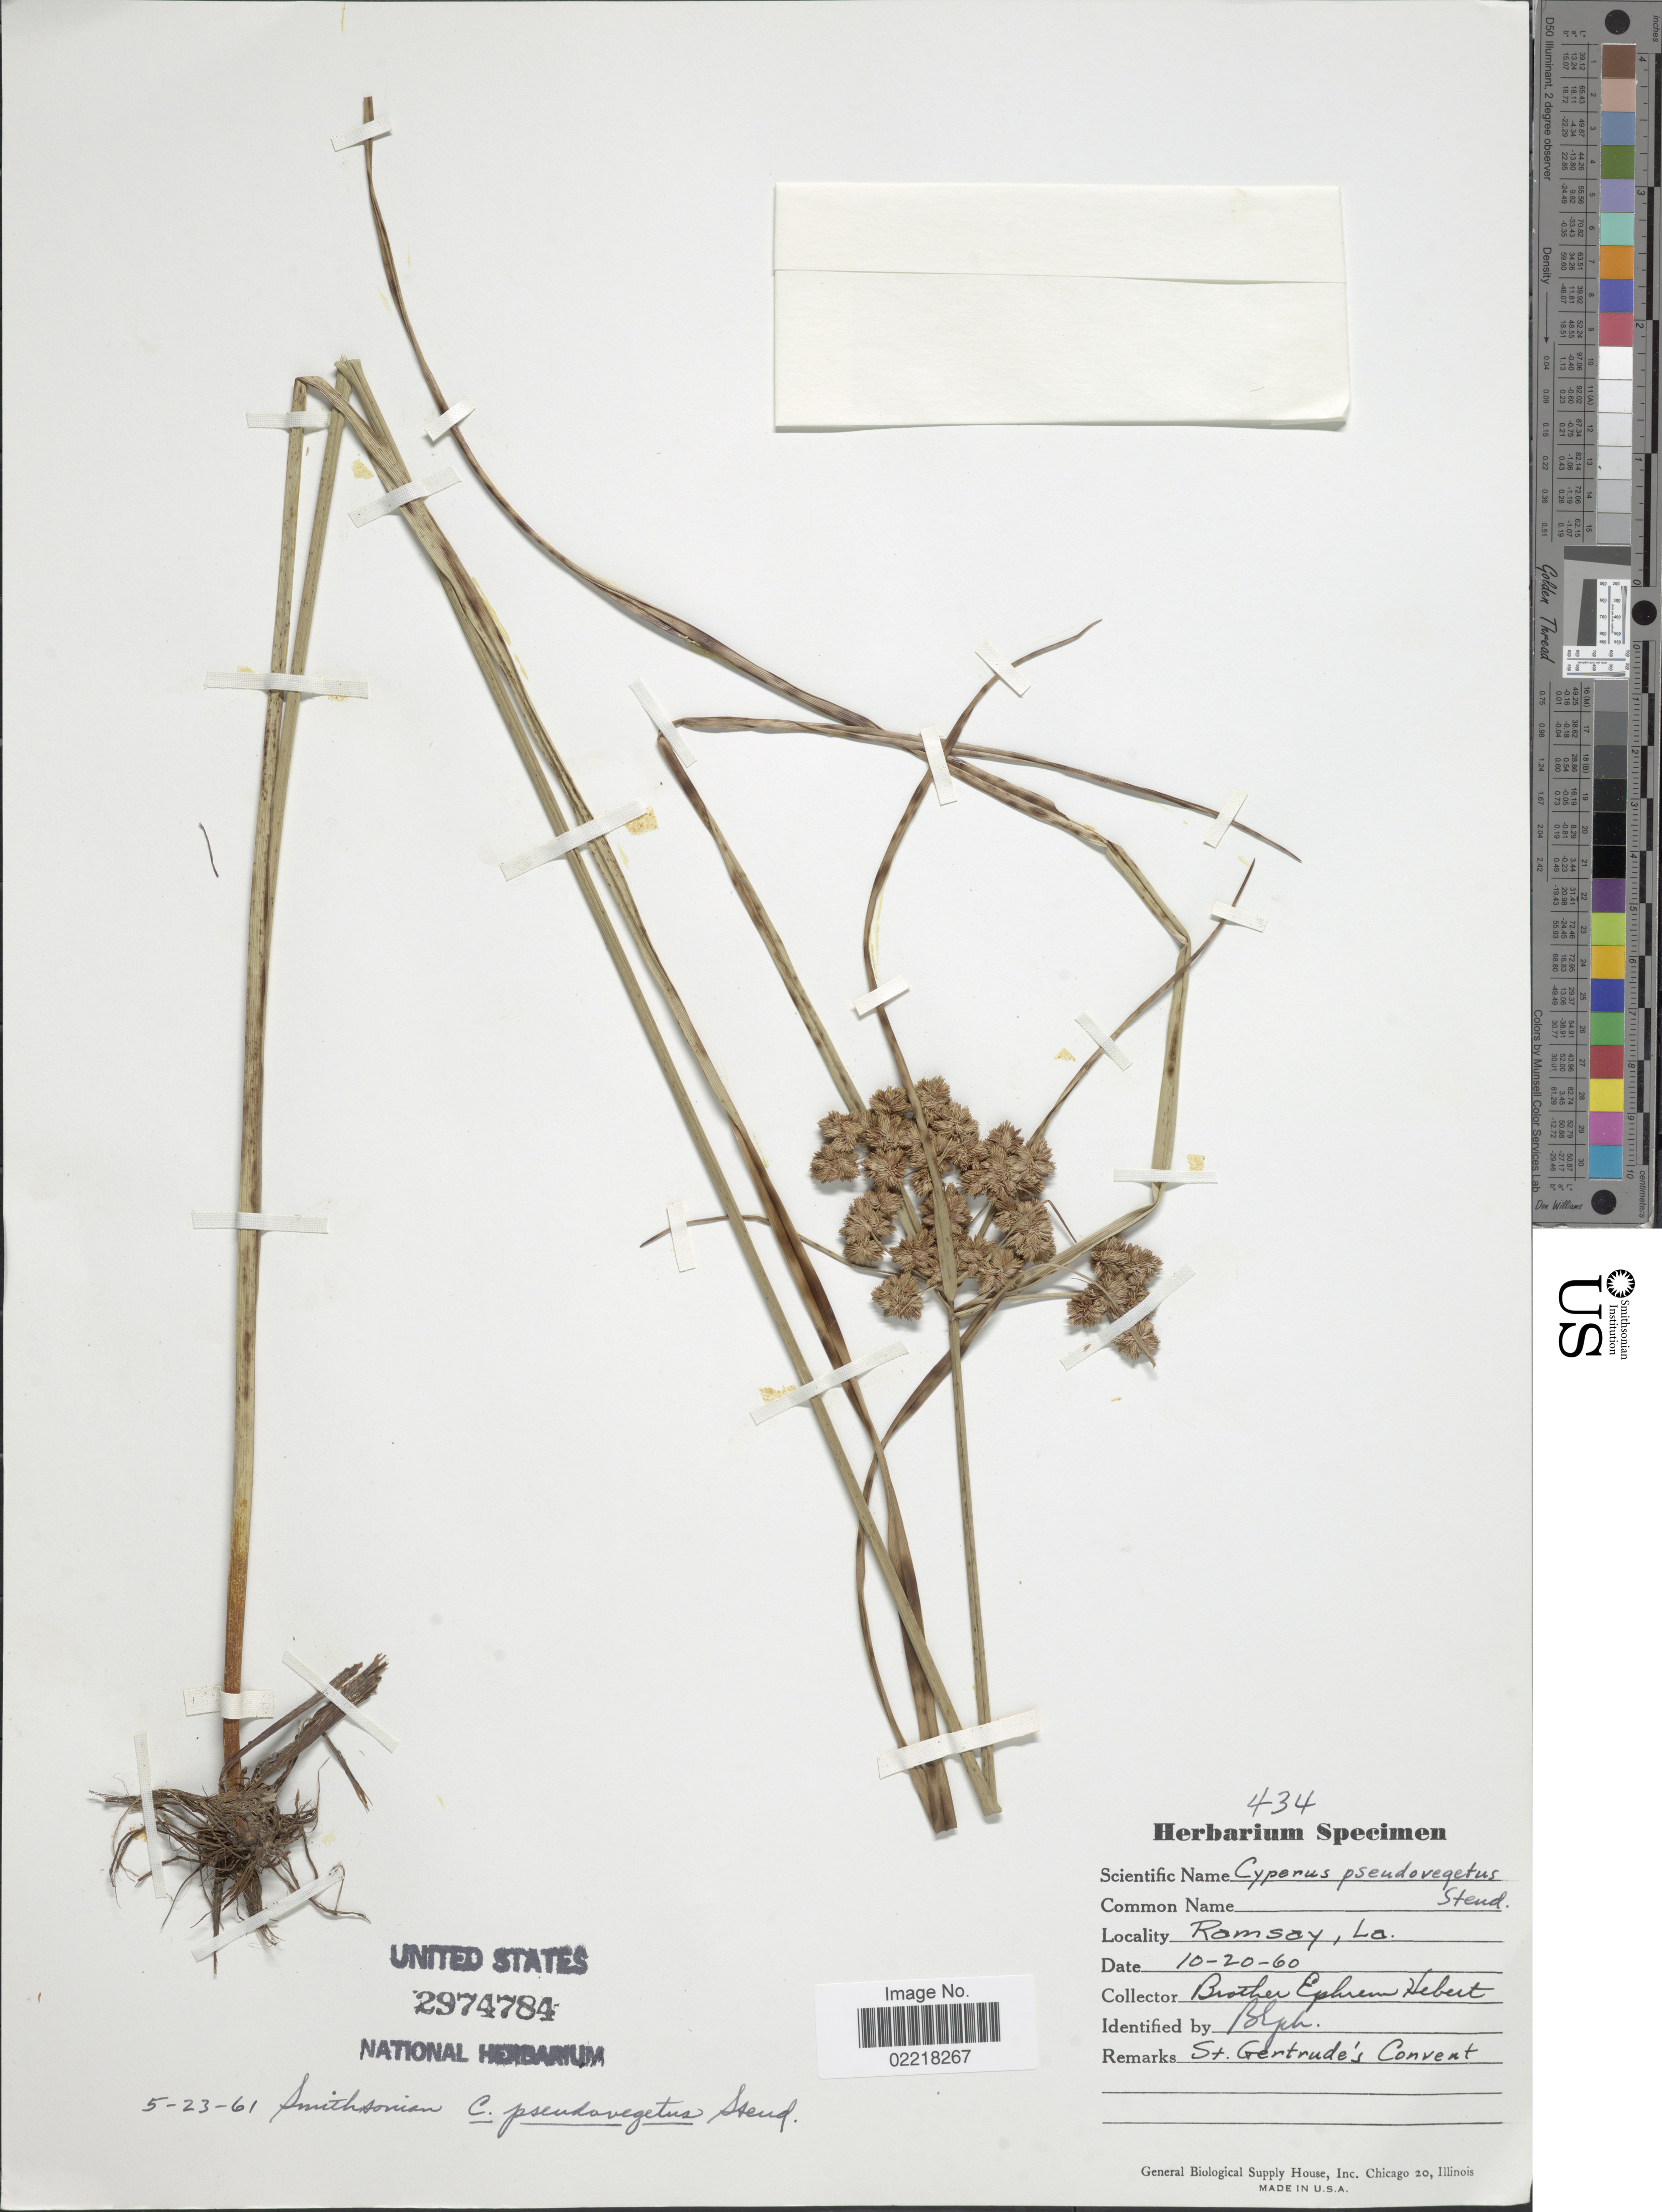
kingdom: Plantae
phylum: Tracheophyta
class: Liliopsida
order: Poales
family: Cyperaceae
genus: Cyperus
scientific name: Cyperus pseudovegetus Steud.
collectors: E. Hebert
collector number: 434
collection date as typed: Transcribed d/m/y: 20/10/60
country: United States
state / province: Louisiana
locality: Ramsay, La., St. Gertrude's Convent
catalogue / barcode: US 2974784